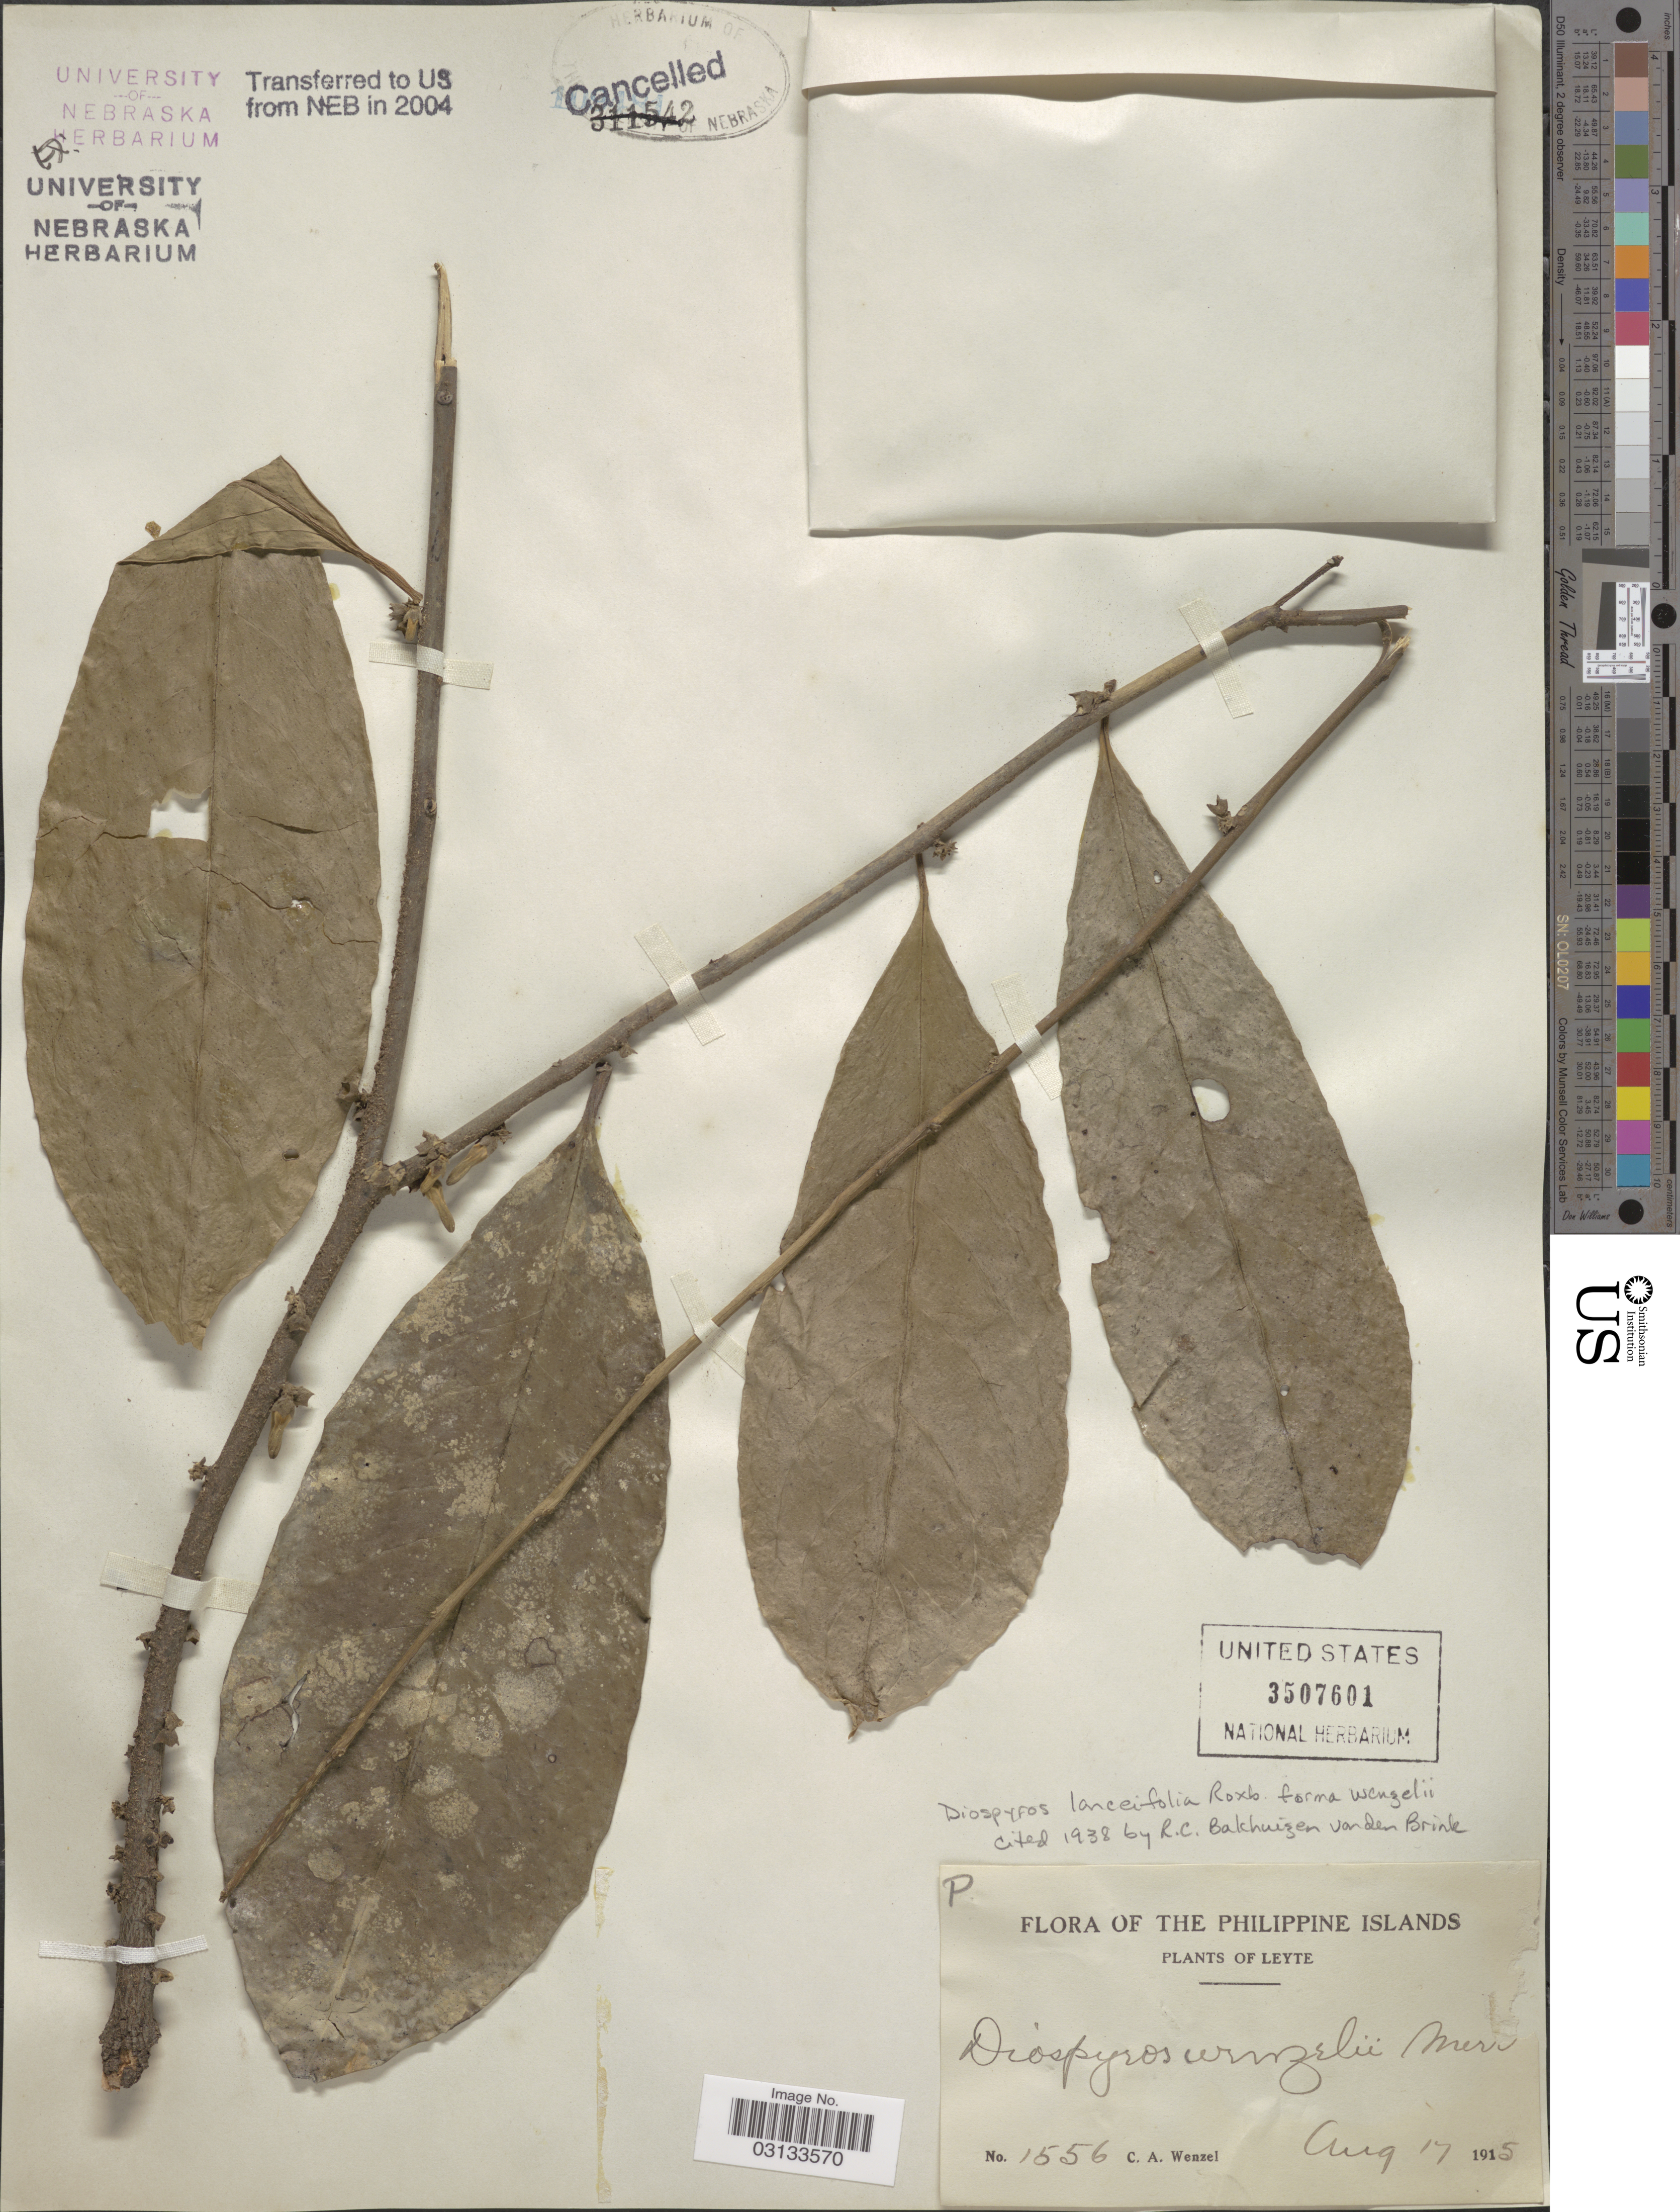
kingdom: Plantae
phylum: Tracheophyta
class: Magnoliopsida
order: Ericales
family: Ebenaceae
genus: Diospyros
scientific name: Diospyros lanceifolia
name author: Roxb.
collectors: C. Wenzel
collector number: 1556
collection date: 1915-08-17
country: Philippines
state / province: Eastern Visayas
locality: Leyte.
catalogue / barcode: US 3507601